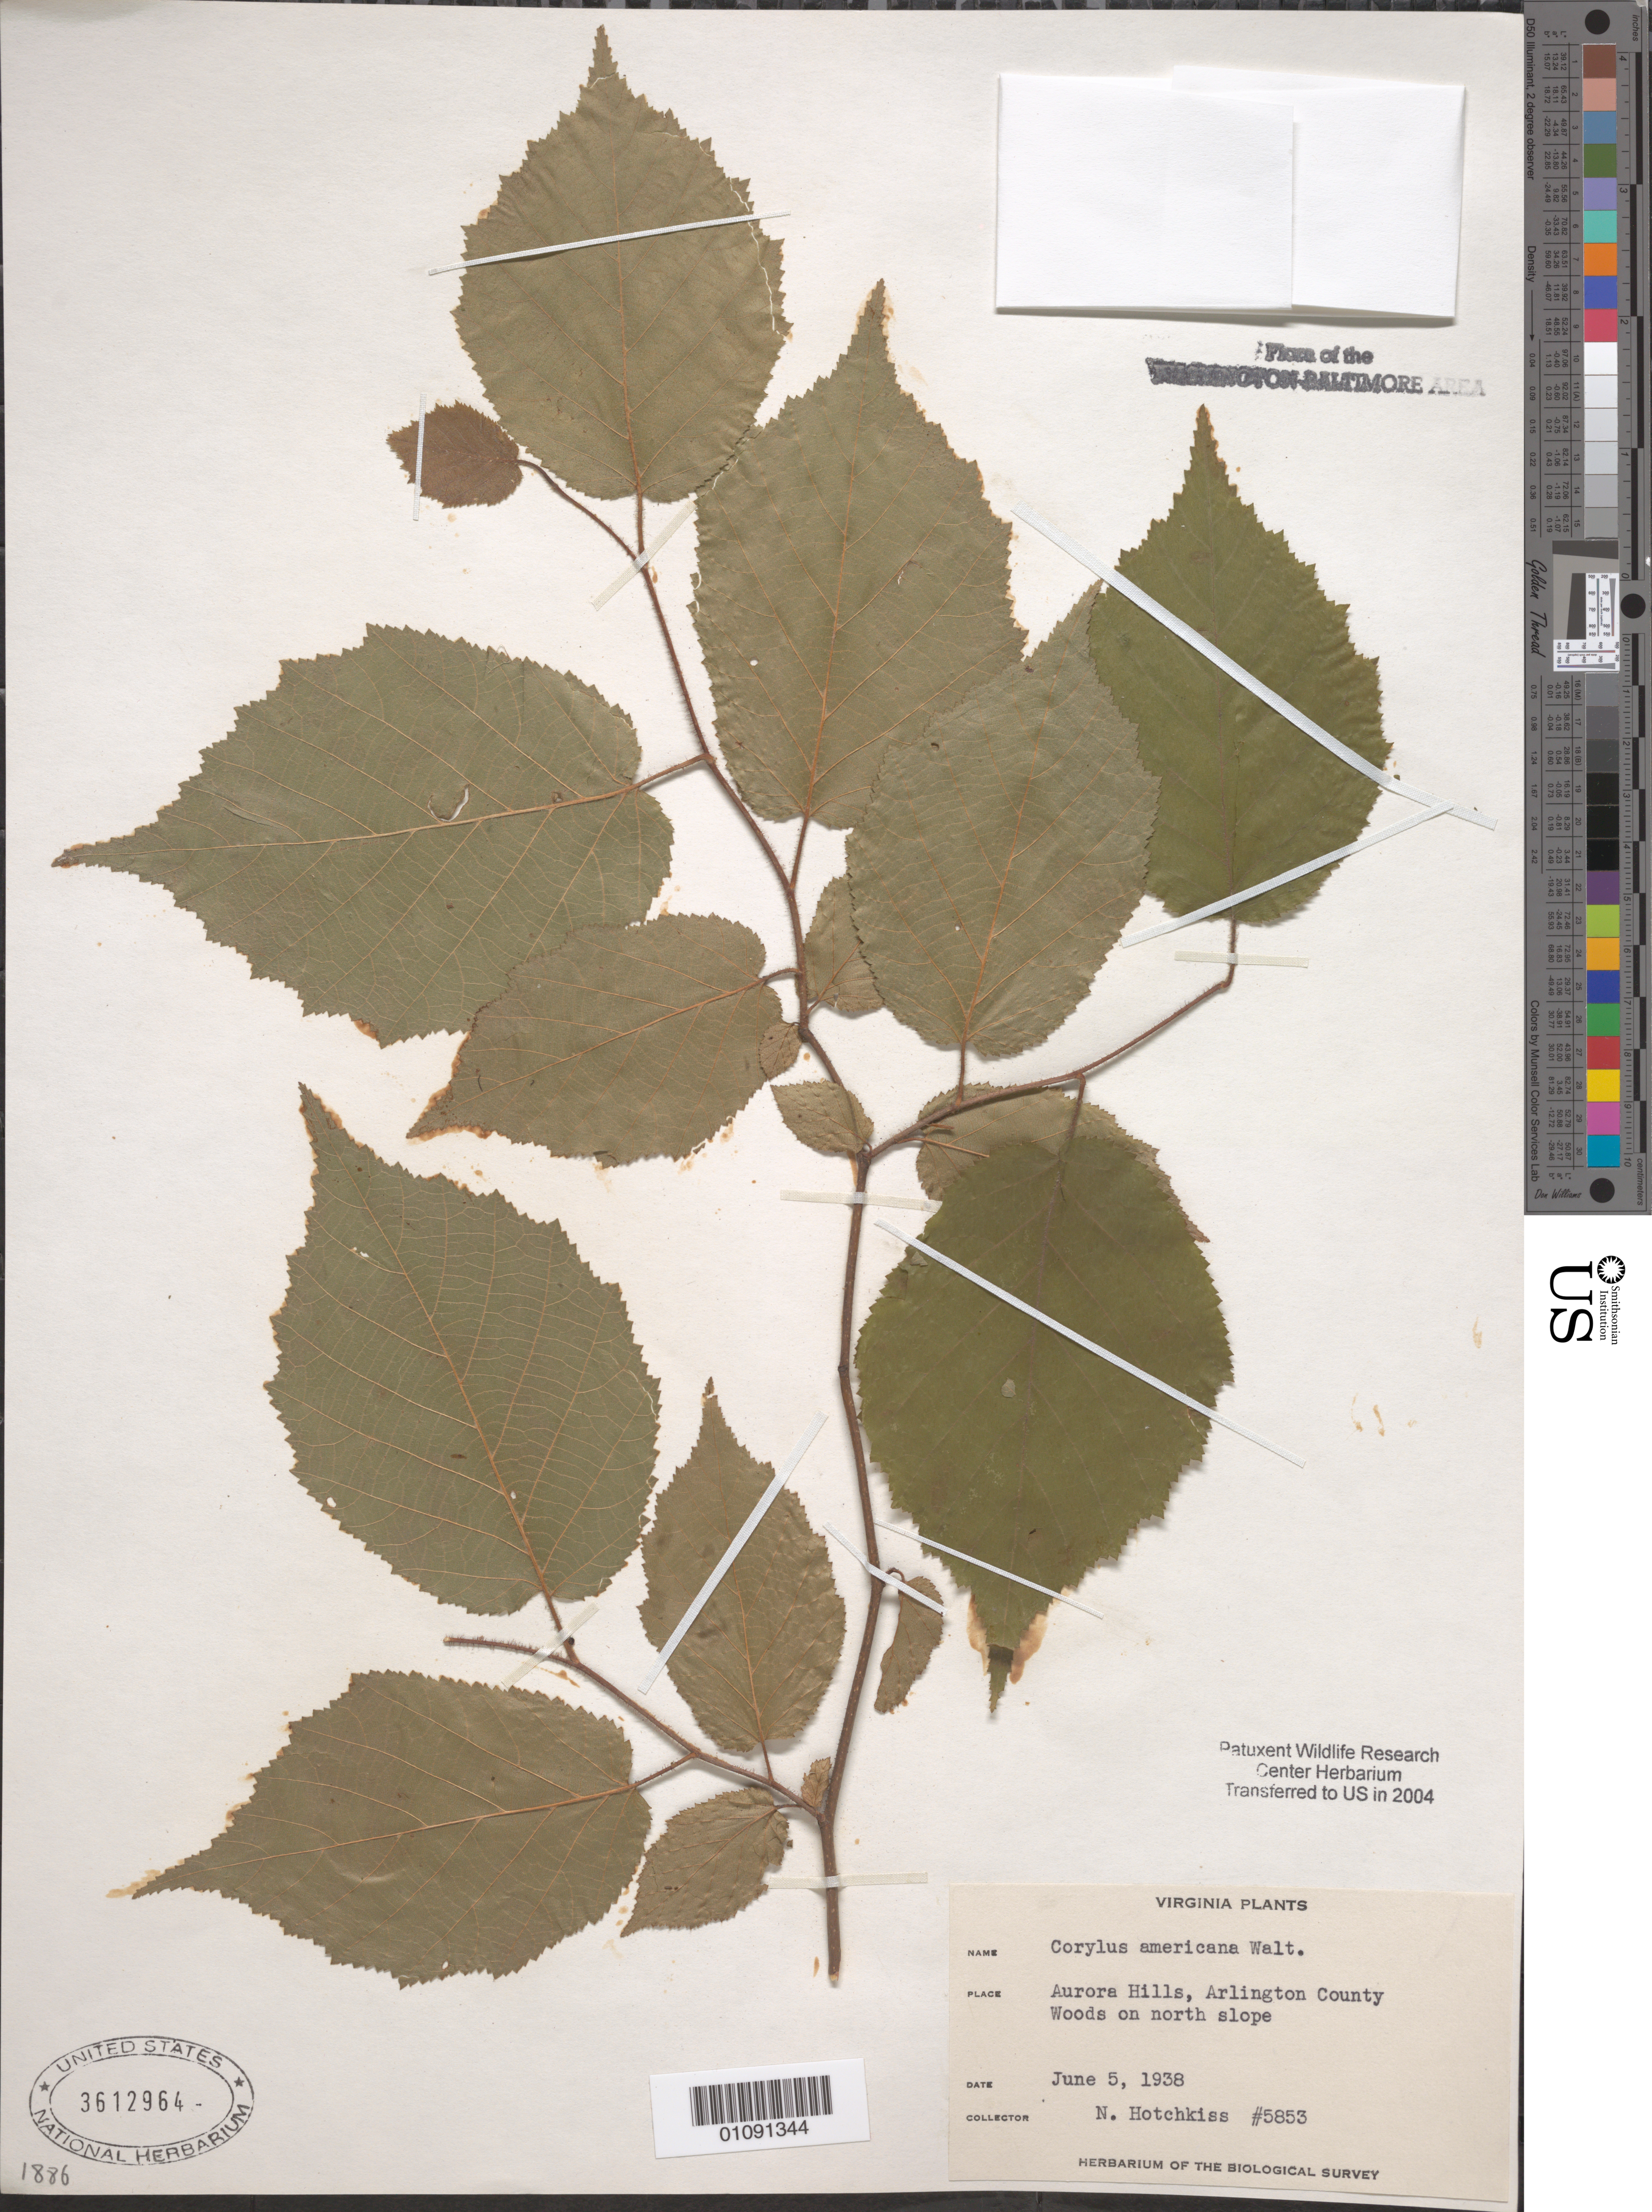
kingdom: Plantae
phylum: Tracheophyta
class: Magnoliopsida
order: Fagales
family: Betulaceae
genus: Corylus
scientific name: Corylus americana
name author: Walter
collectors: N. Hotchkiss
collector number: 5853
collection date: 1938-06-05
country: United States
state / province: Virginia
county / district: Arlington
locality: Aurora Hills.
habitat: Woods on N. slope.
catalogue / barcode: US 3612964